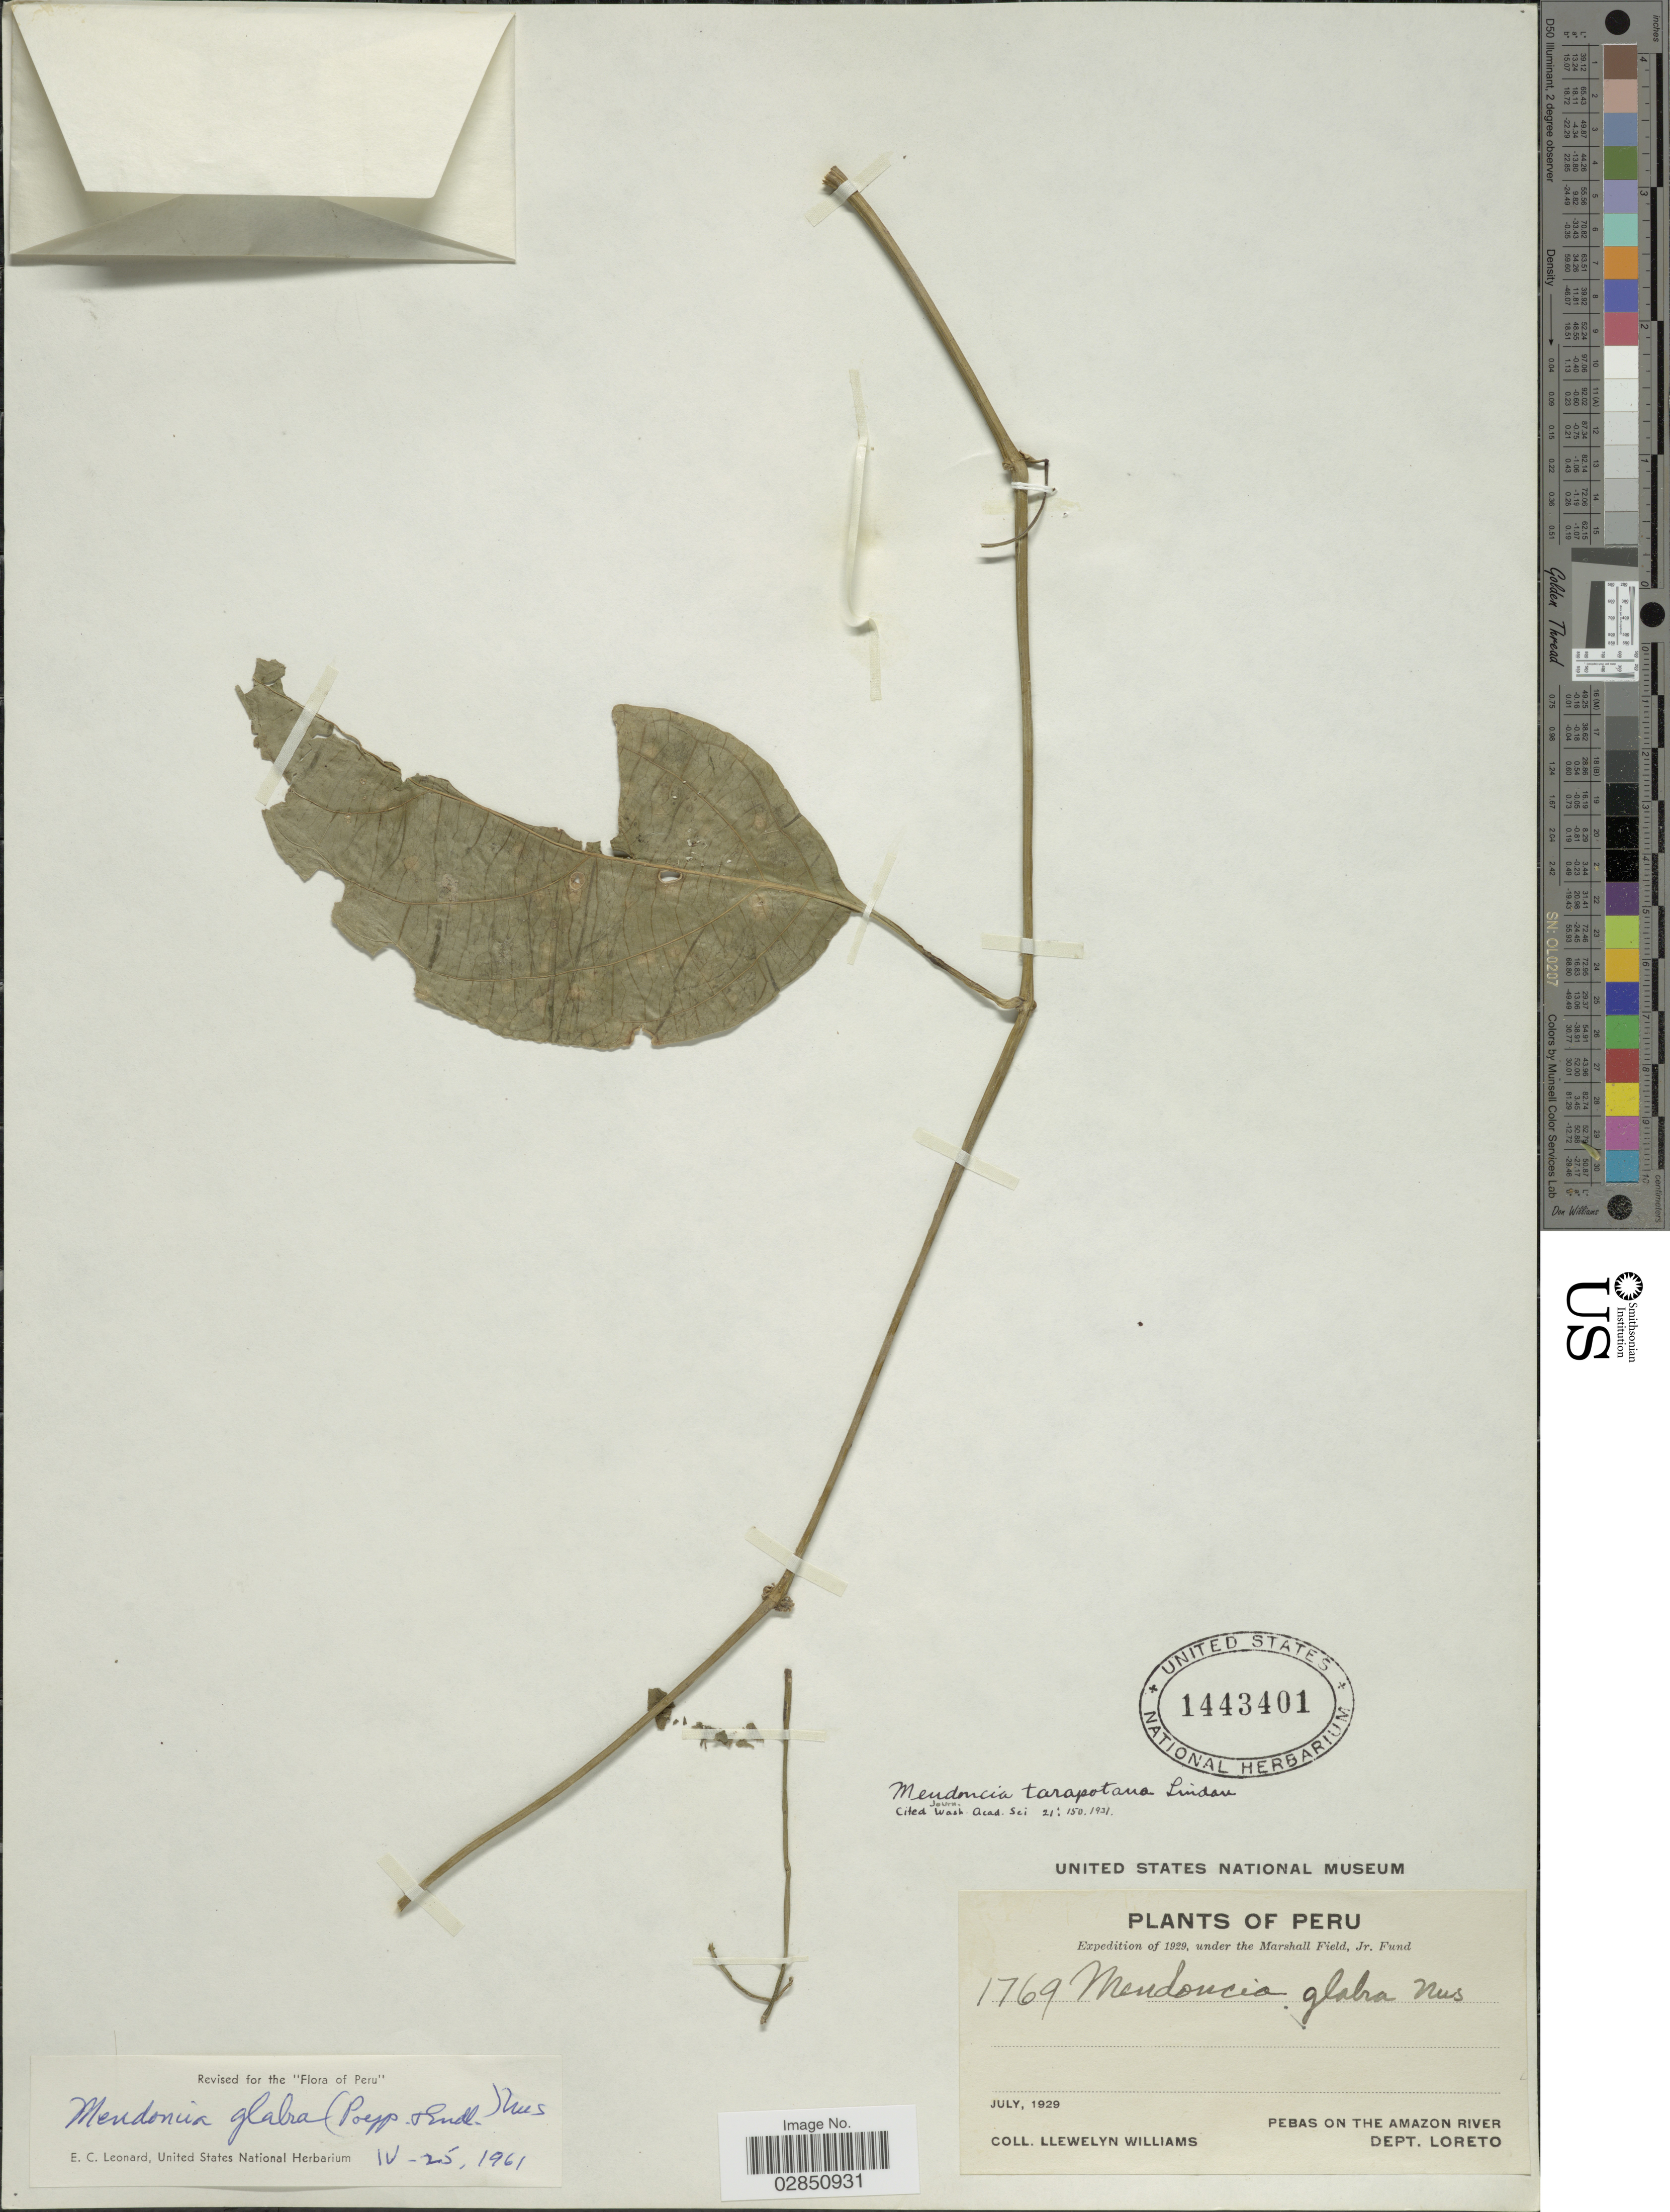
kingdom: Plantae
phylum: Tracheophyta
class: Magnoliopsida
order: Lamiales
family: Acanthaceae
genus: Mendoncia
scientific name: Mendoncia glabra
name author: (Poepp. & Endl.) Nees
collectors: Ll. Williams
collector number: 1769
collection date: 1929-07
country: Peru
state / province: Loreto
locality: Pebas on the Amazon River, Dept. Loreto.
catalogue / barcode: US 1443401